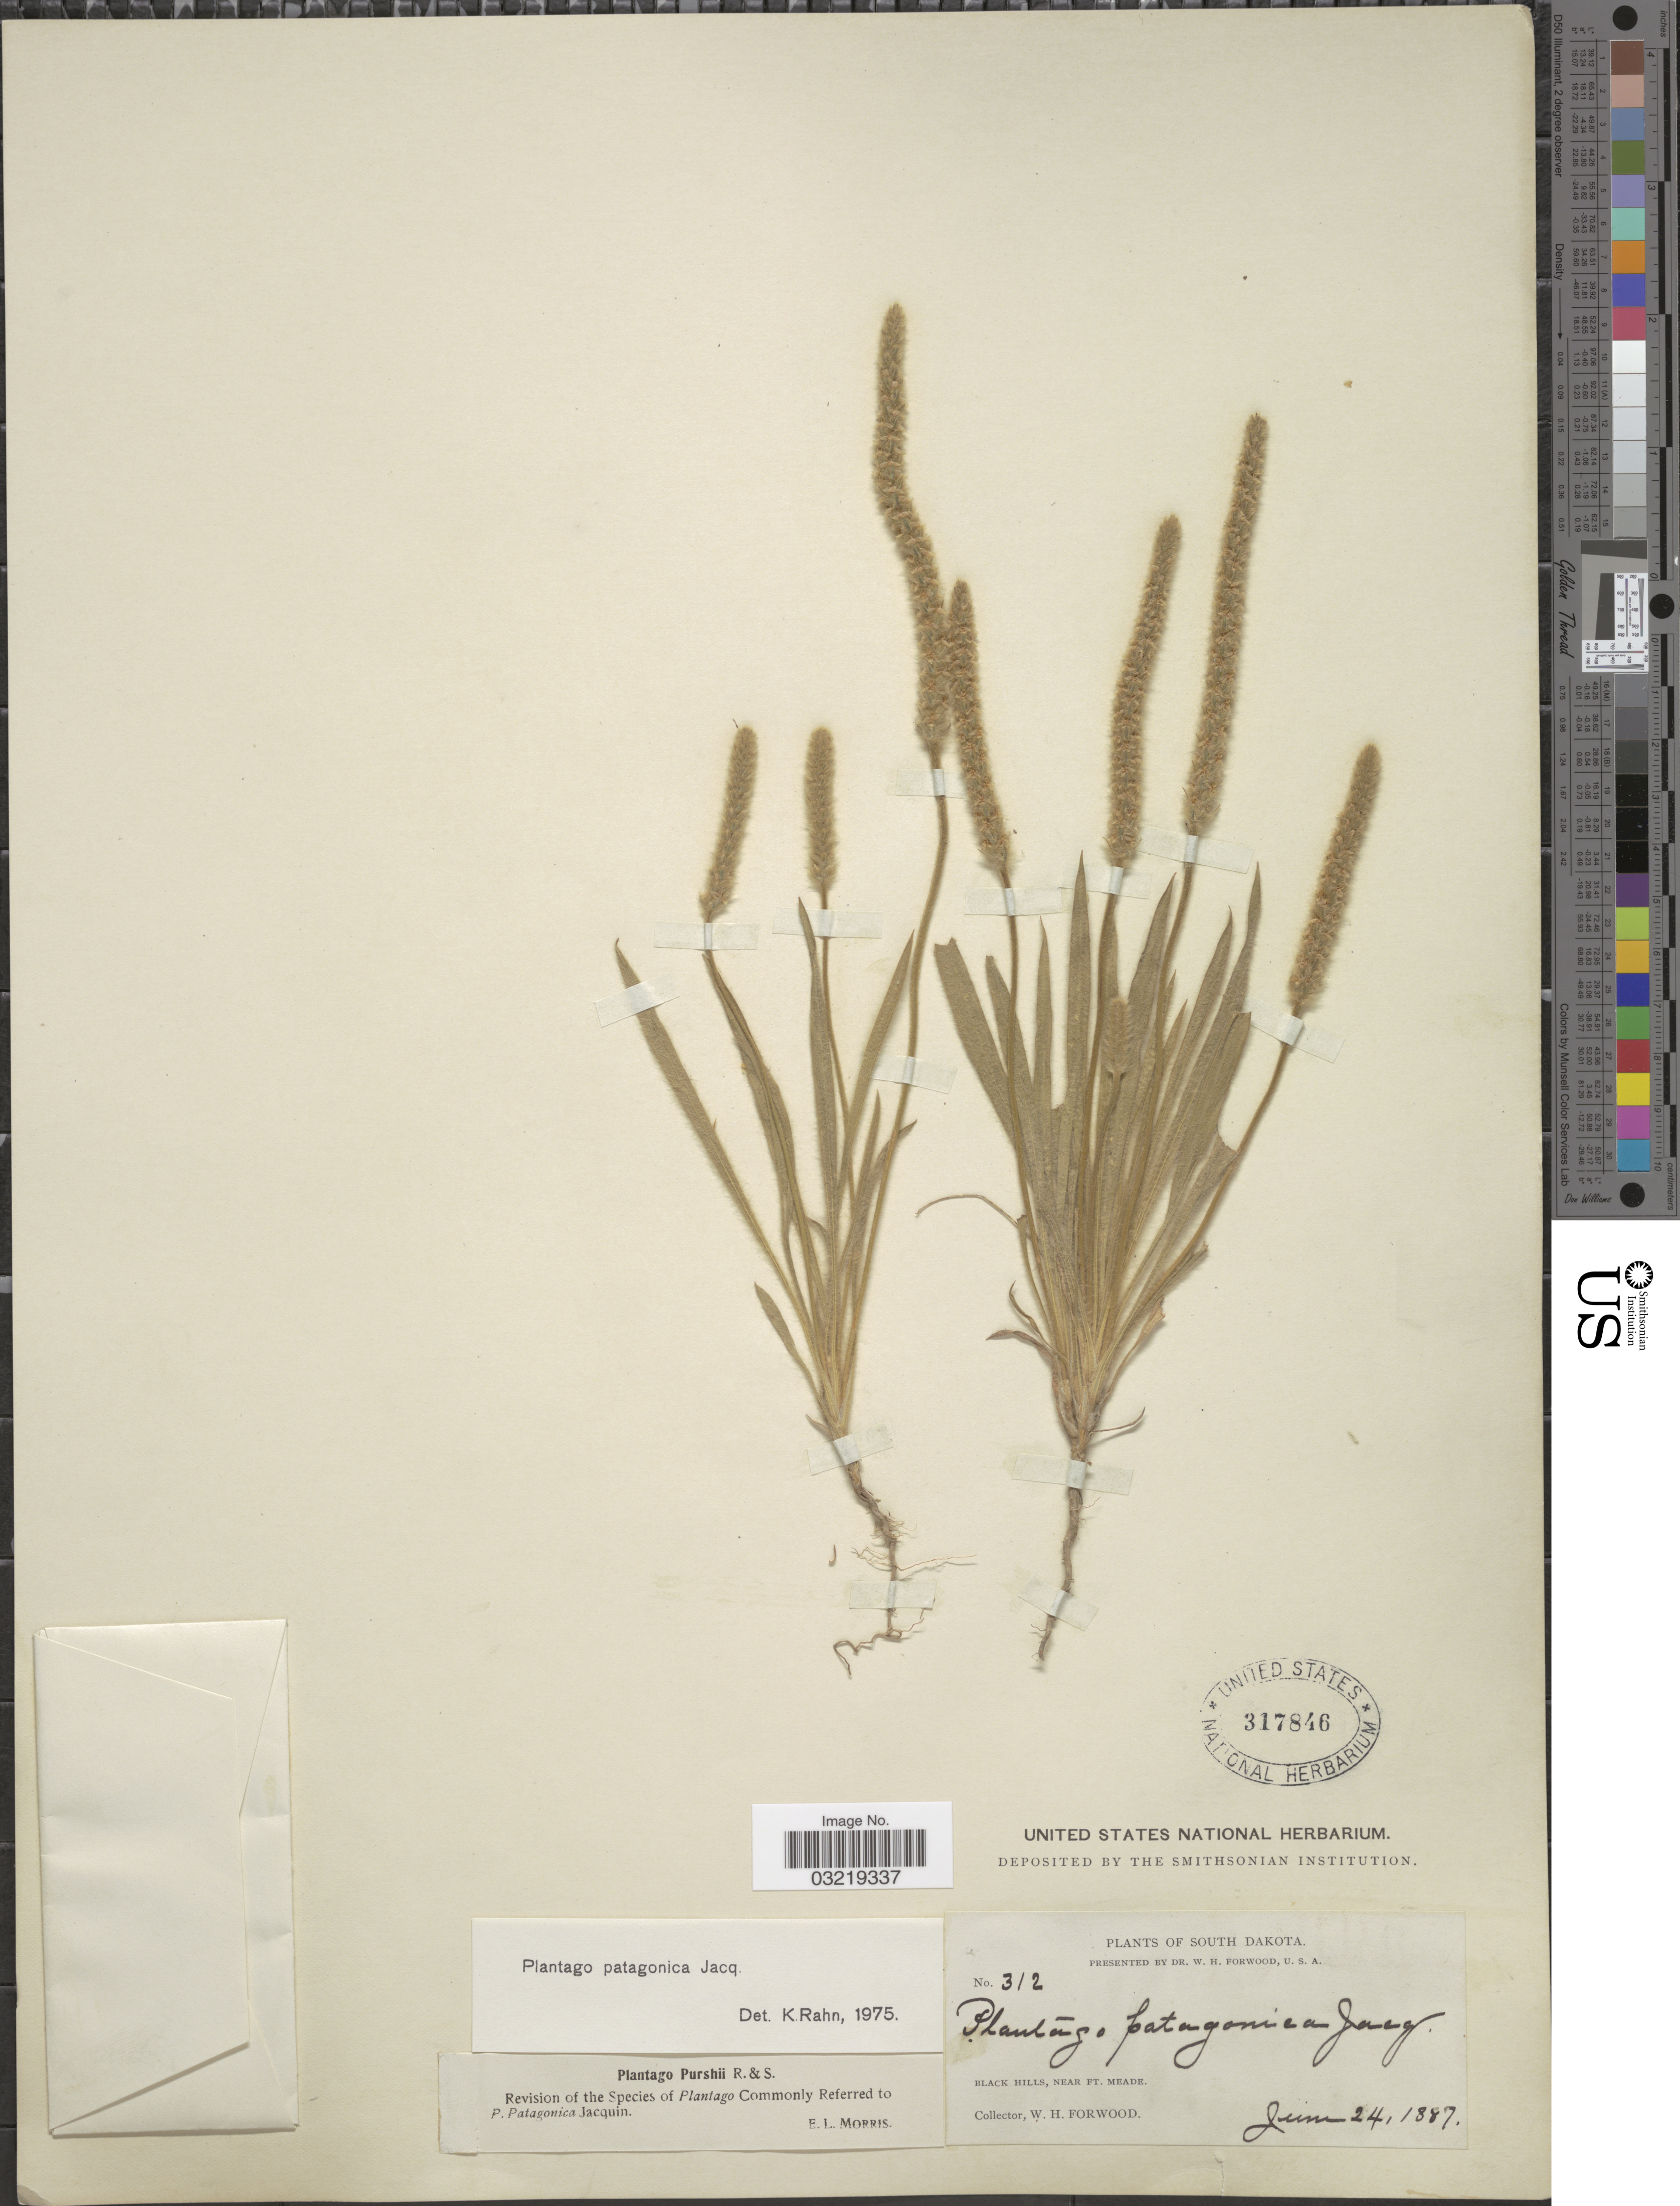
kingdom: Plantae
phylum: Tracheophyta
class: Magnoliopsida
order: Lamiales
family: Plantaginaceae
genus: Plantago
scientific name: Plantago patagonica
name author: Jacq.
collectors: W. Forwood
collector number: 312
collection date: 1887-06-24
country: United States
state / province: South Dakota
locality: Black Hills, near Ft. Meade.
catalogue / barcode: US 317846